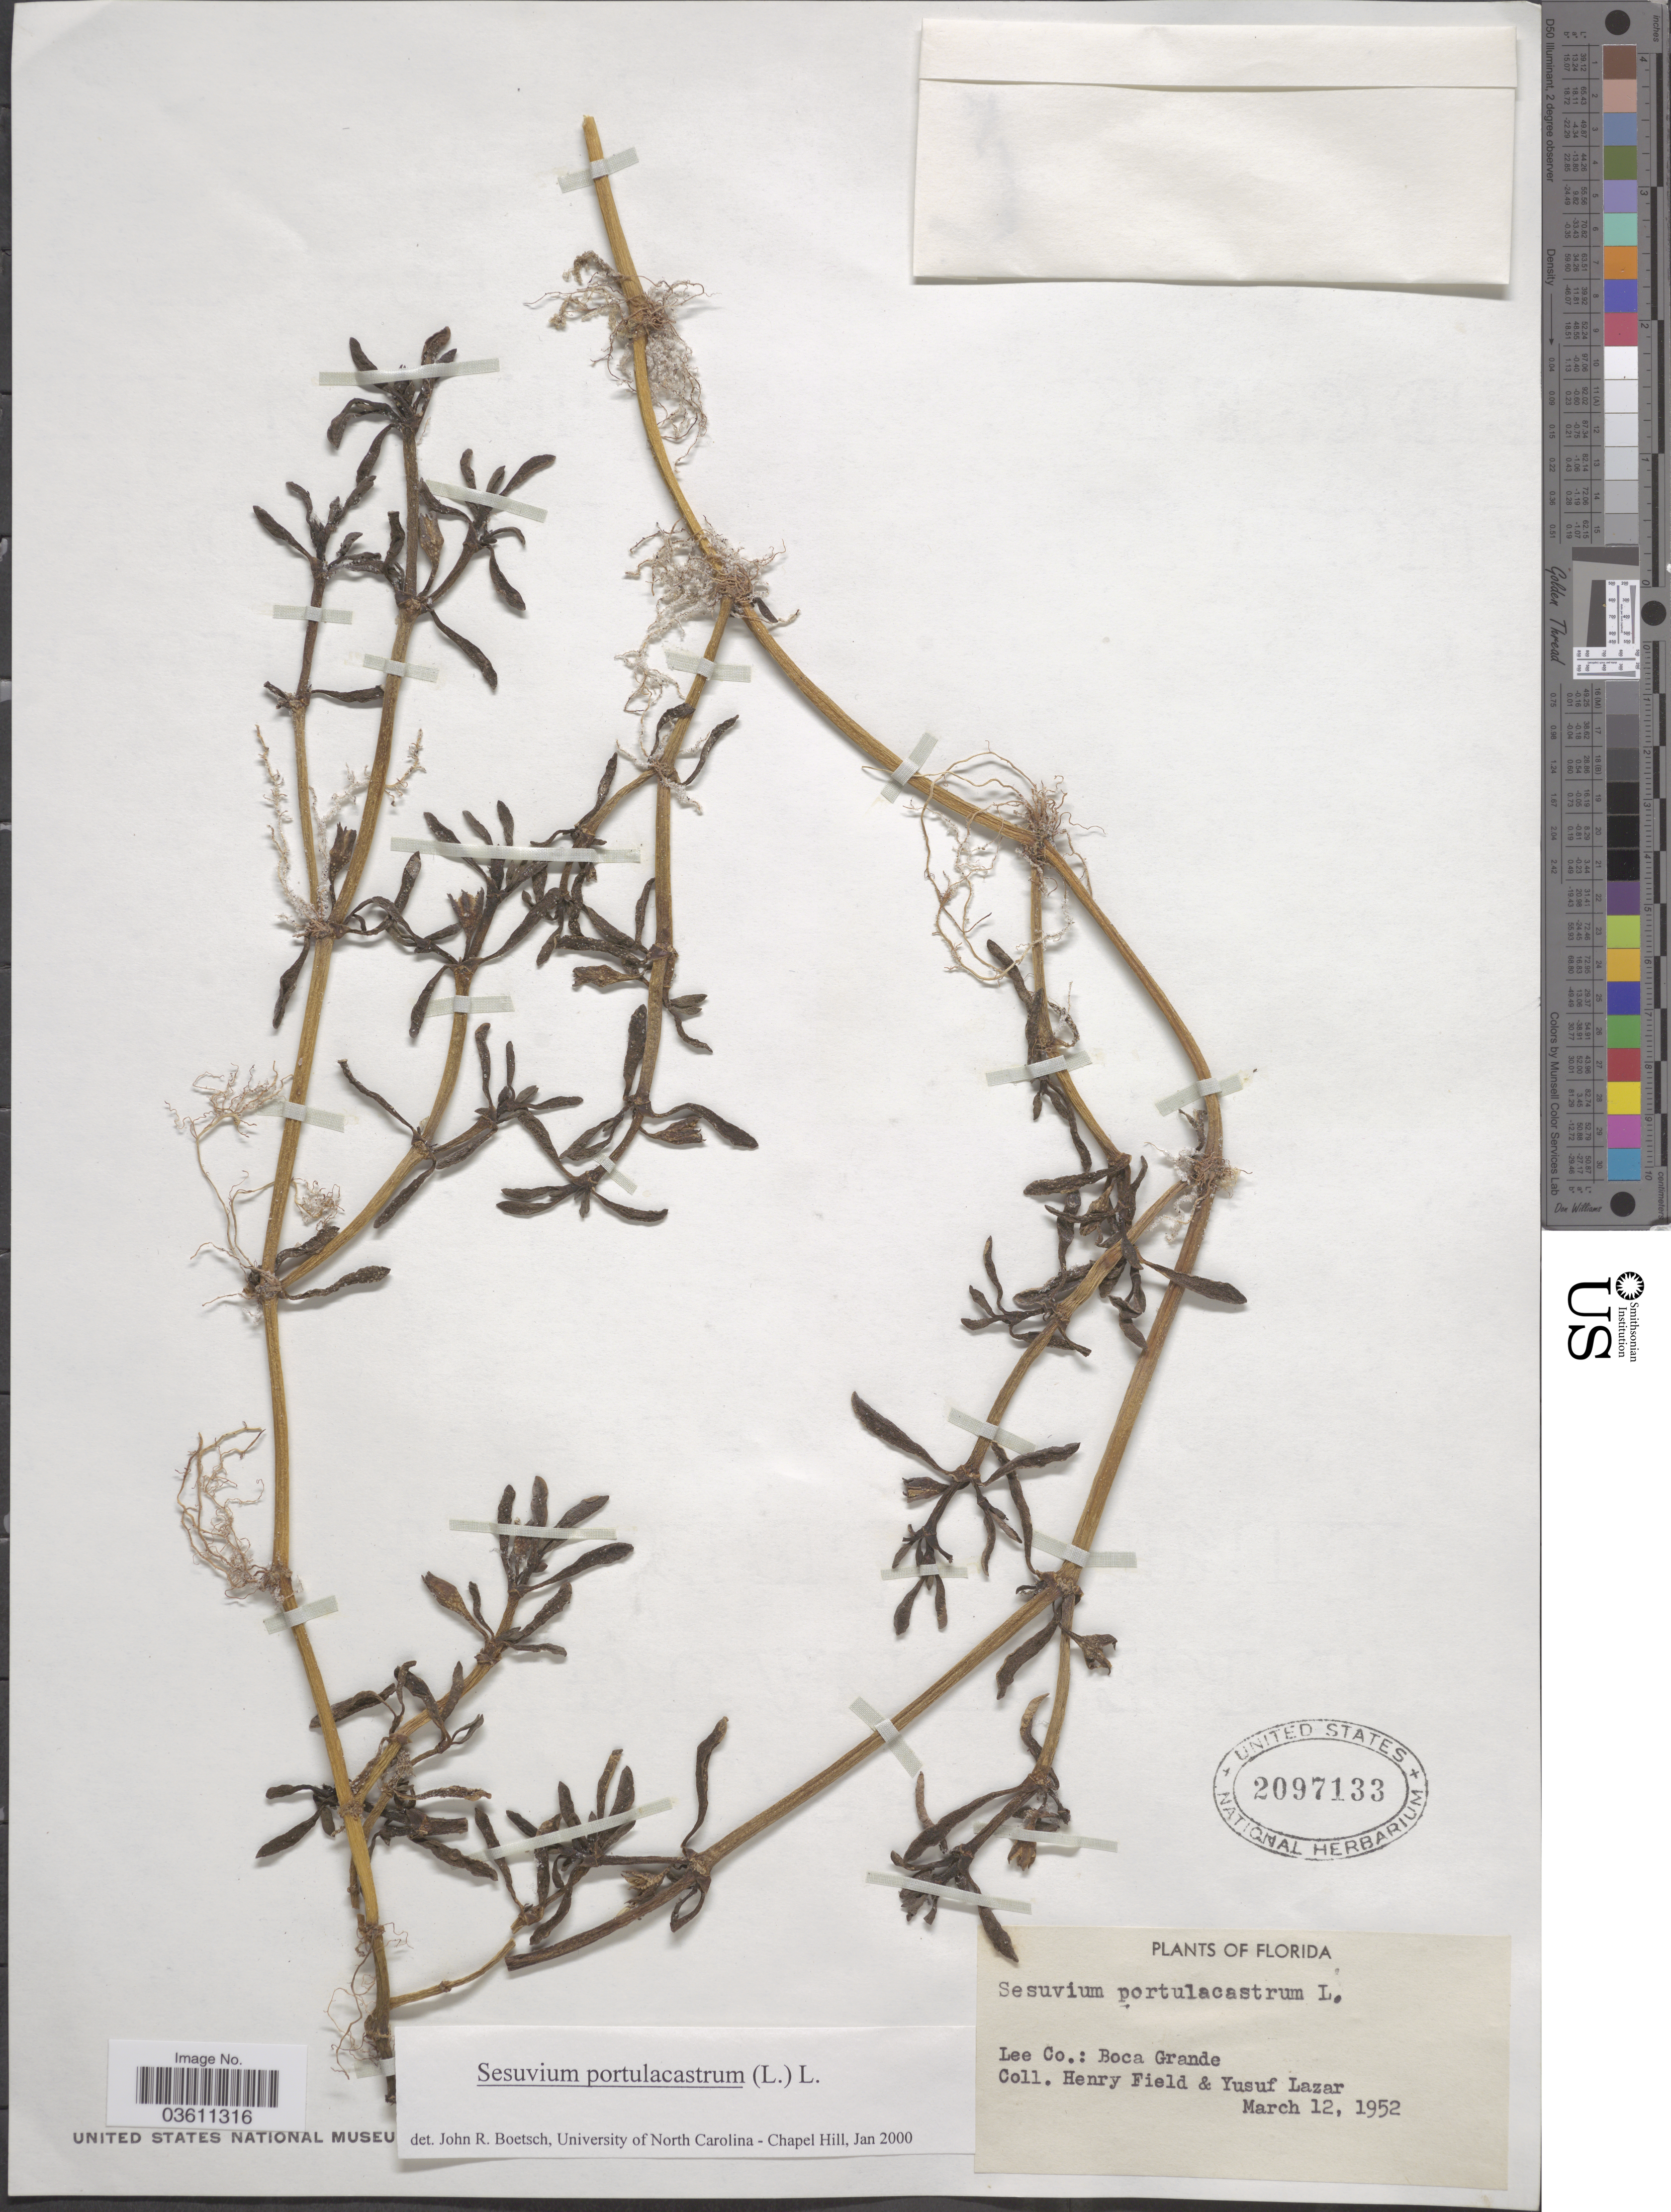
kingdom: Plantae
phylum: Tracheophyta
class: Magnoliopsida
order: Caryophyllales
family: Aizoaceae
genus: Sesuvium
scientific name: Sesuvium portulacastrum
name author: (L.) L.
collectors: H. Field & Y. Lazar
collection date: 1952-03-12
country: United States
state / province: Florida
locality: Lee Co.: Boca Grande.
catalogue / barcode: US 2097133